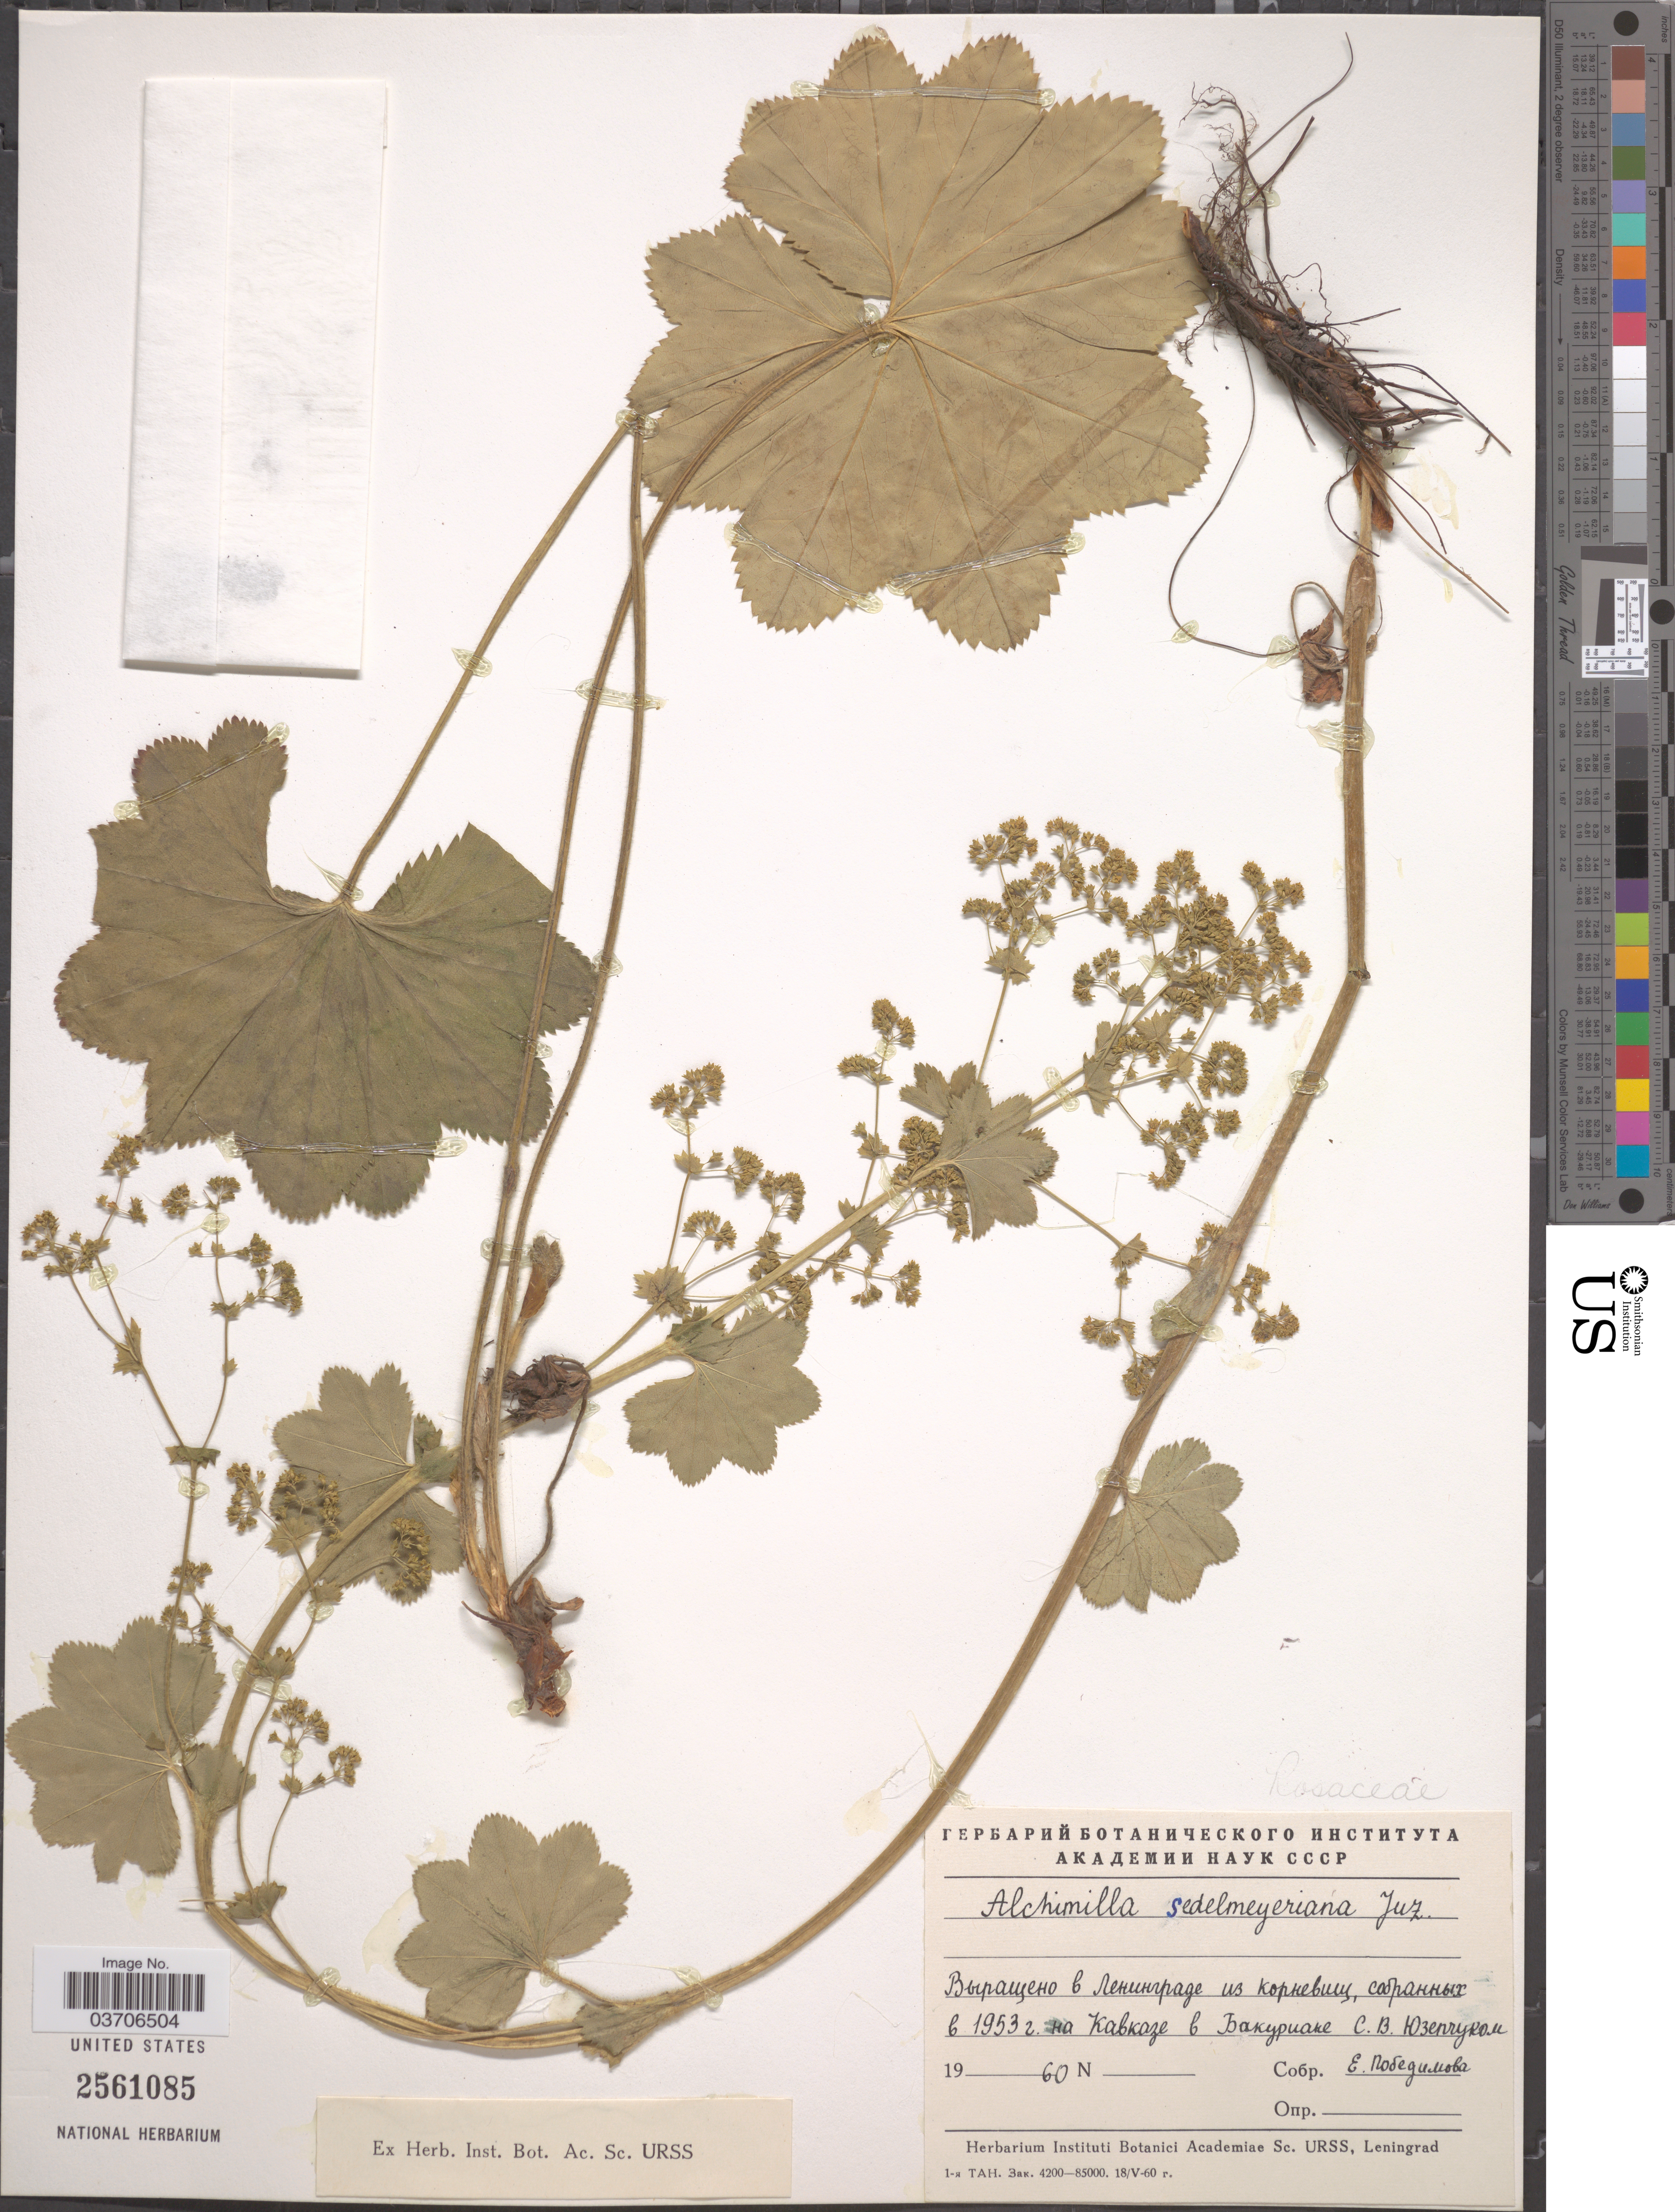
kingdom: Plantae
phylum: Tracheophyta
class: Magnoliopsida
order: Rosales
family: Rosaceae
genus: Alchemilla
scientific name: Alchemilla sedelmeyeriana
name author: Juz.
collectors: X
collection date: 1960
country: Russian Federation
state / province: Leningrad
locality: Cultivated from roots collected in 1953 in Bakuriani, Georgia by Uzepchuk, S. V.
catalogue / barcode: US 2561085